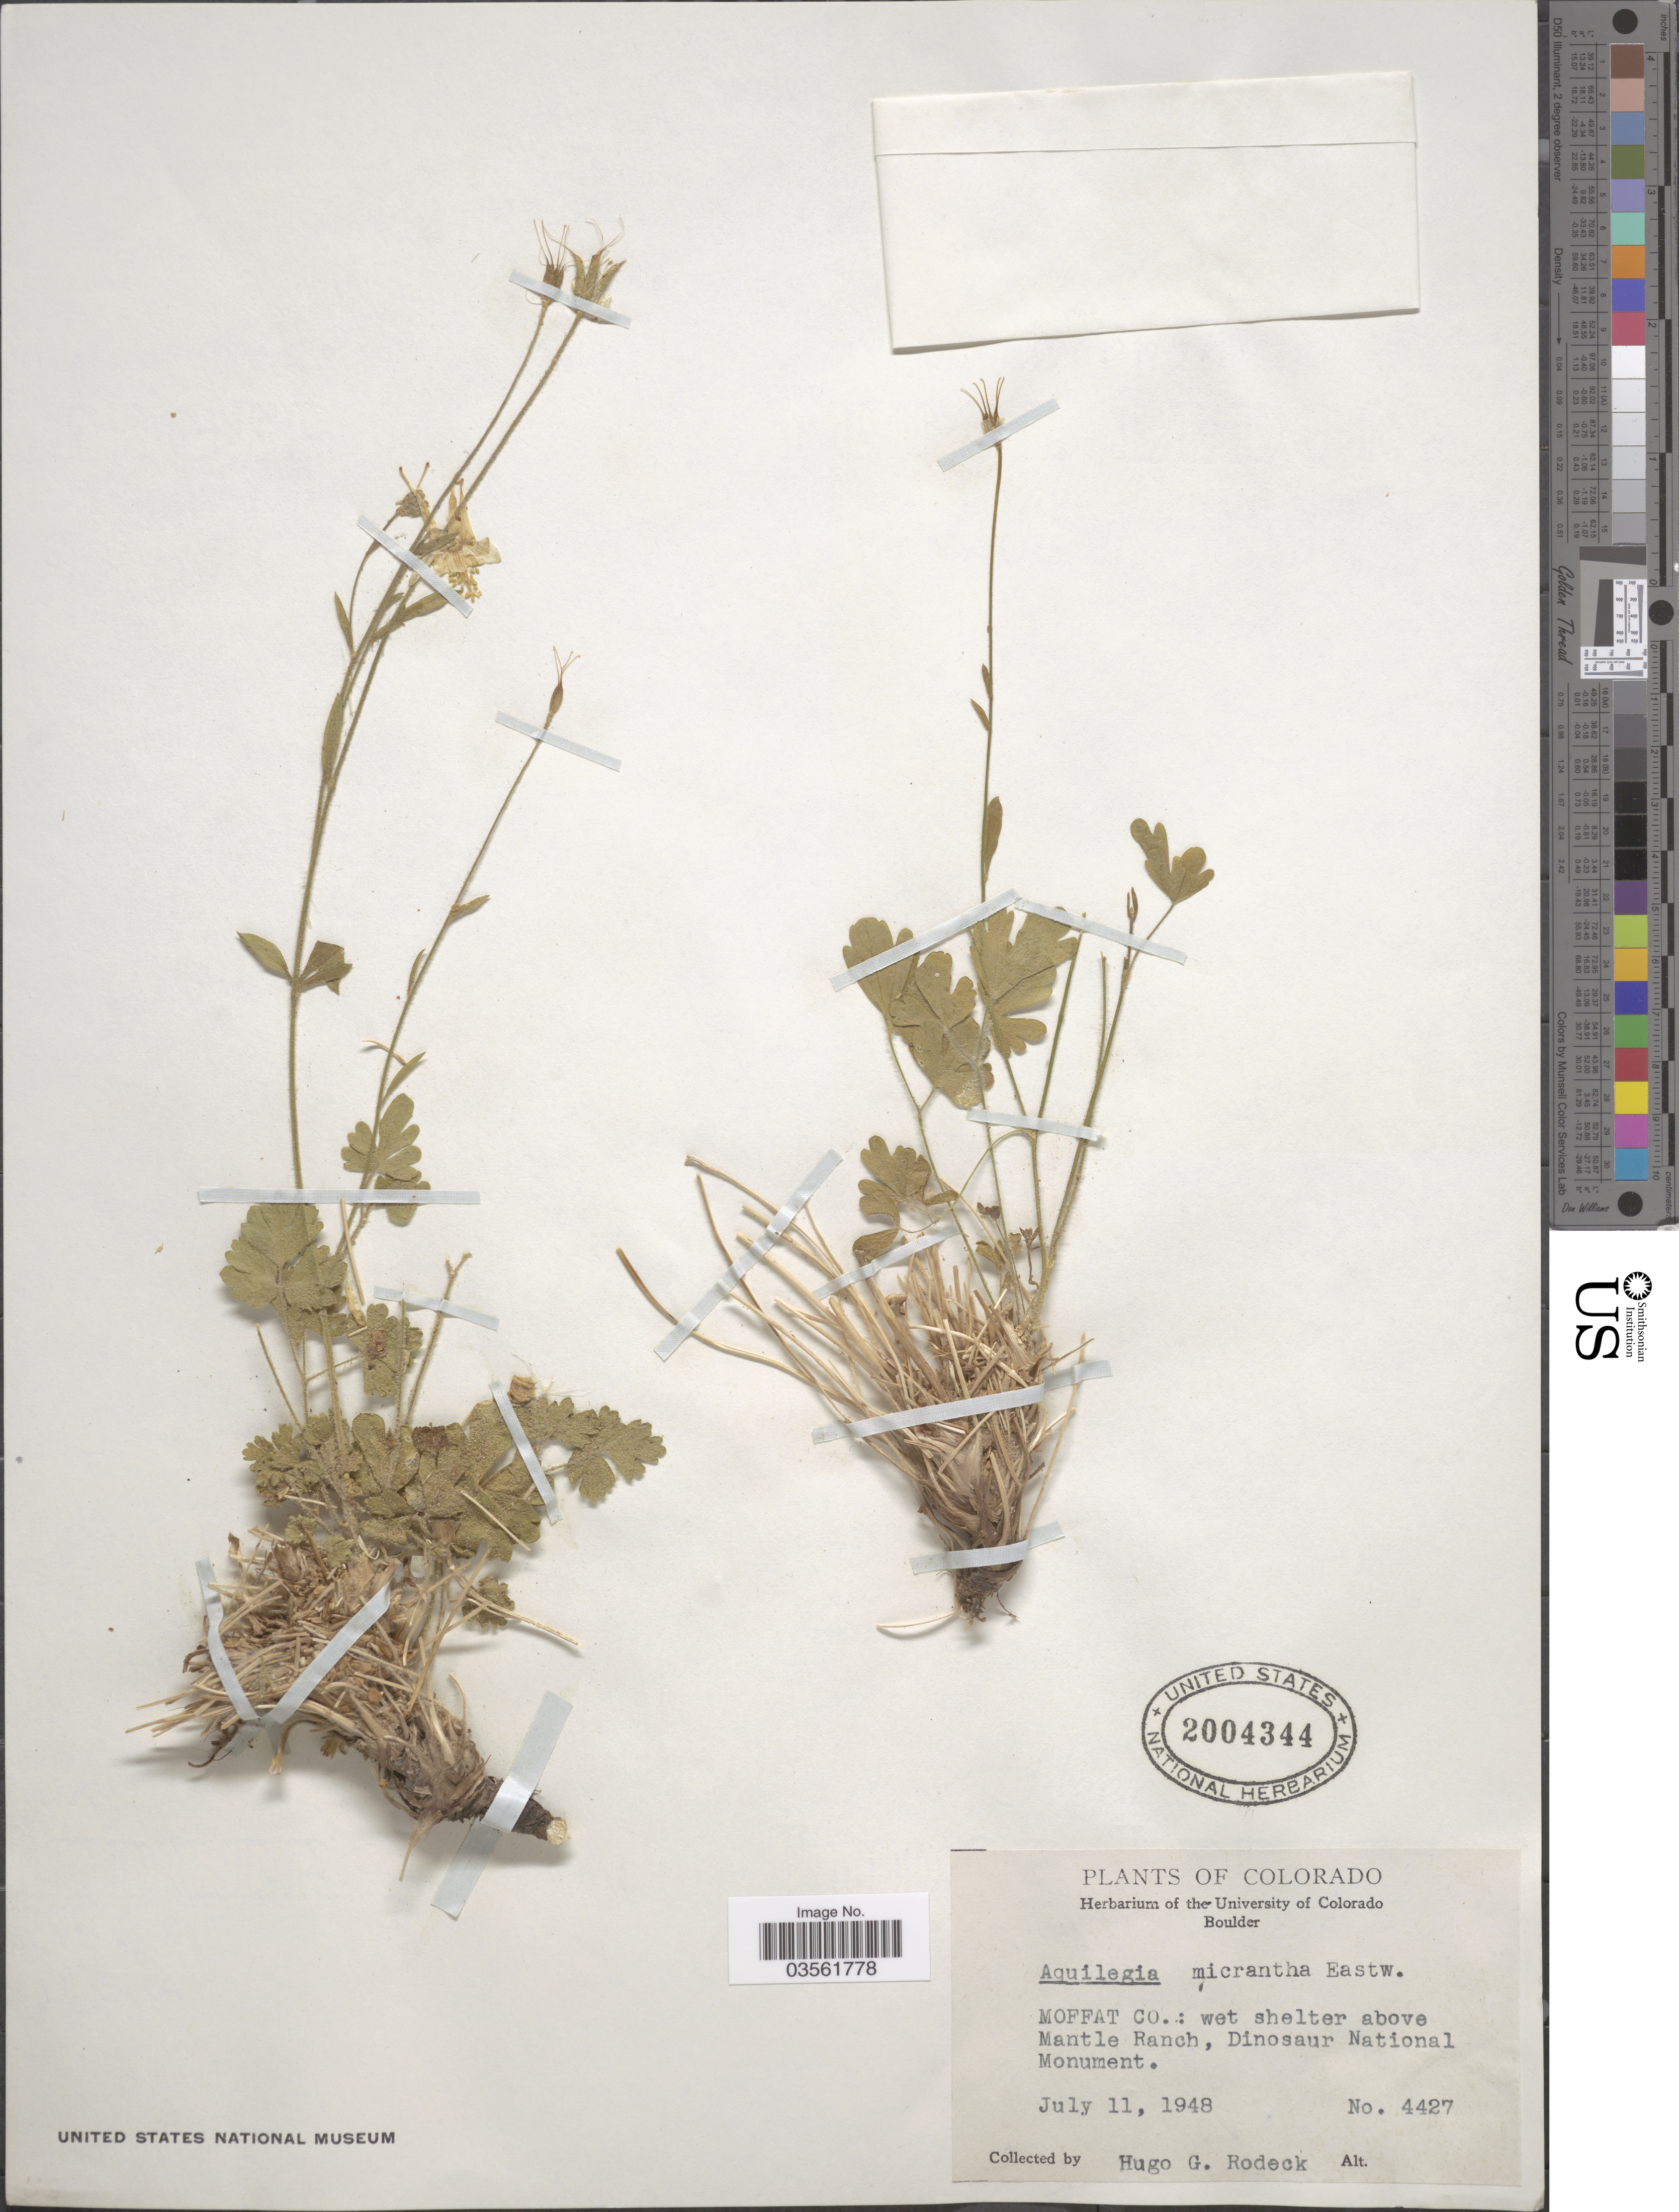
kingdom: Plantae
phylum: Tracheophyta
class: Magnoliopsida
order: Ranunculales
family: Ranunculaceae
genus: Aquilegia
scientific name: Aquilegia micrantha var. mancosana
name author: Eastw.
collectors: H. Rodeck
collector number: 4427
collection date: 1948-07-11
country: United States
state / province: Colorado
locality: Moffat Co.: wet shelter above Mantle Ranch, Dinosaur National Monument.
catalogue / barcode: US 2004344